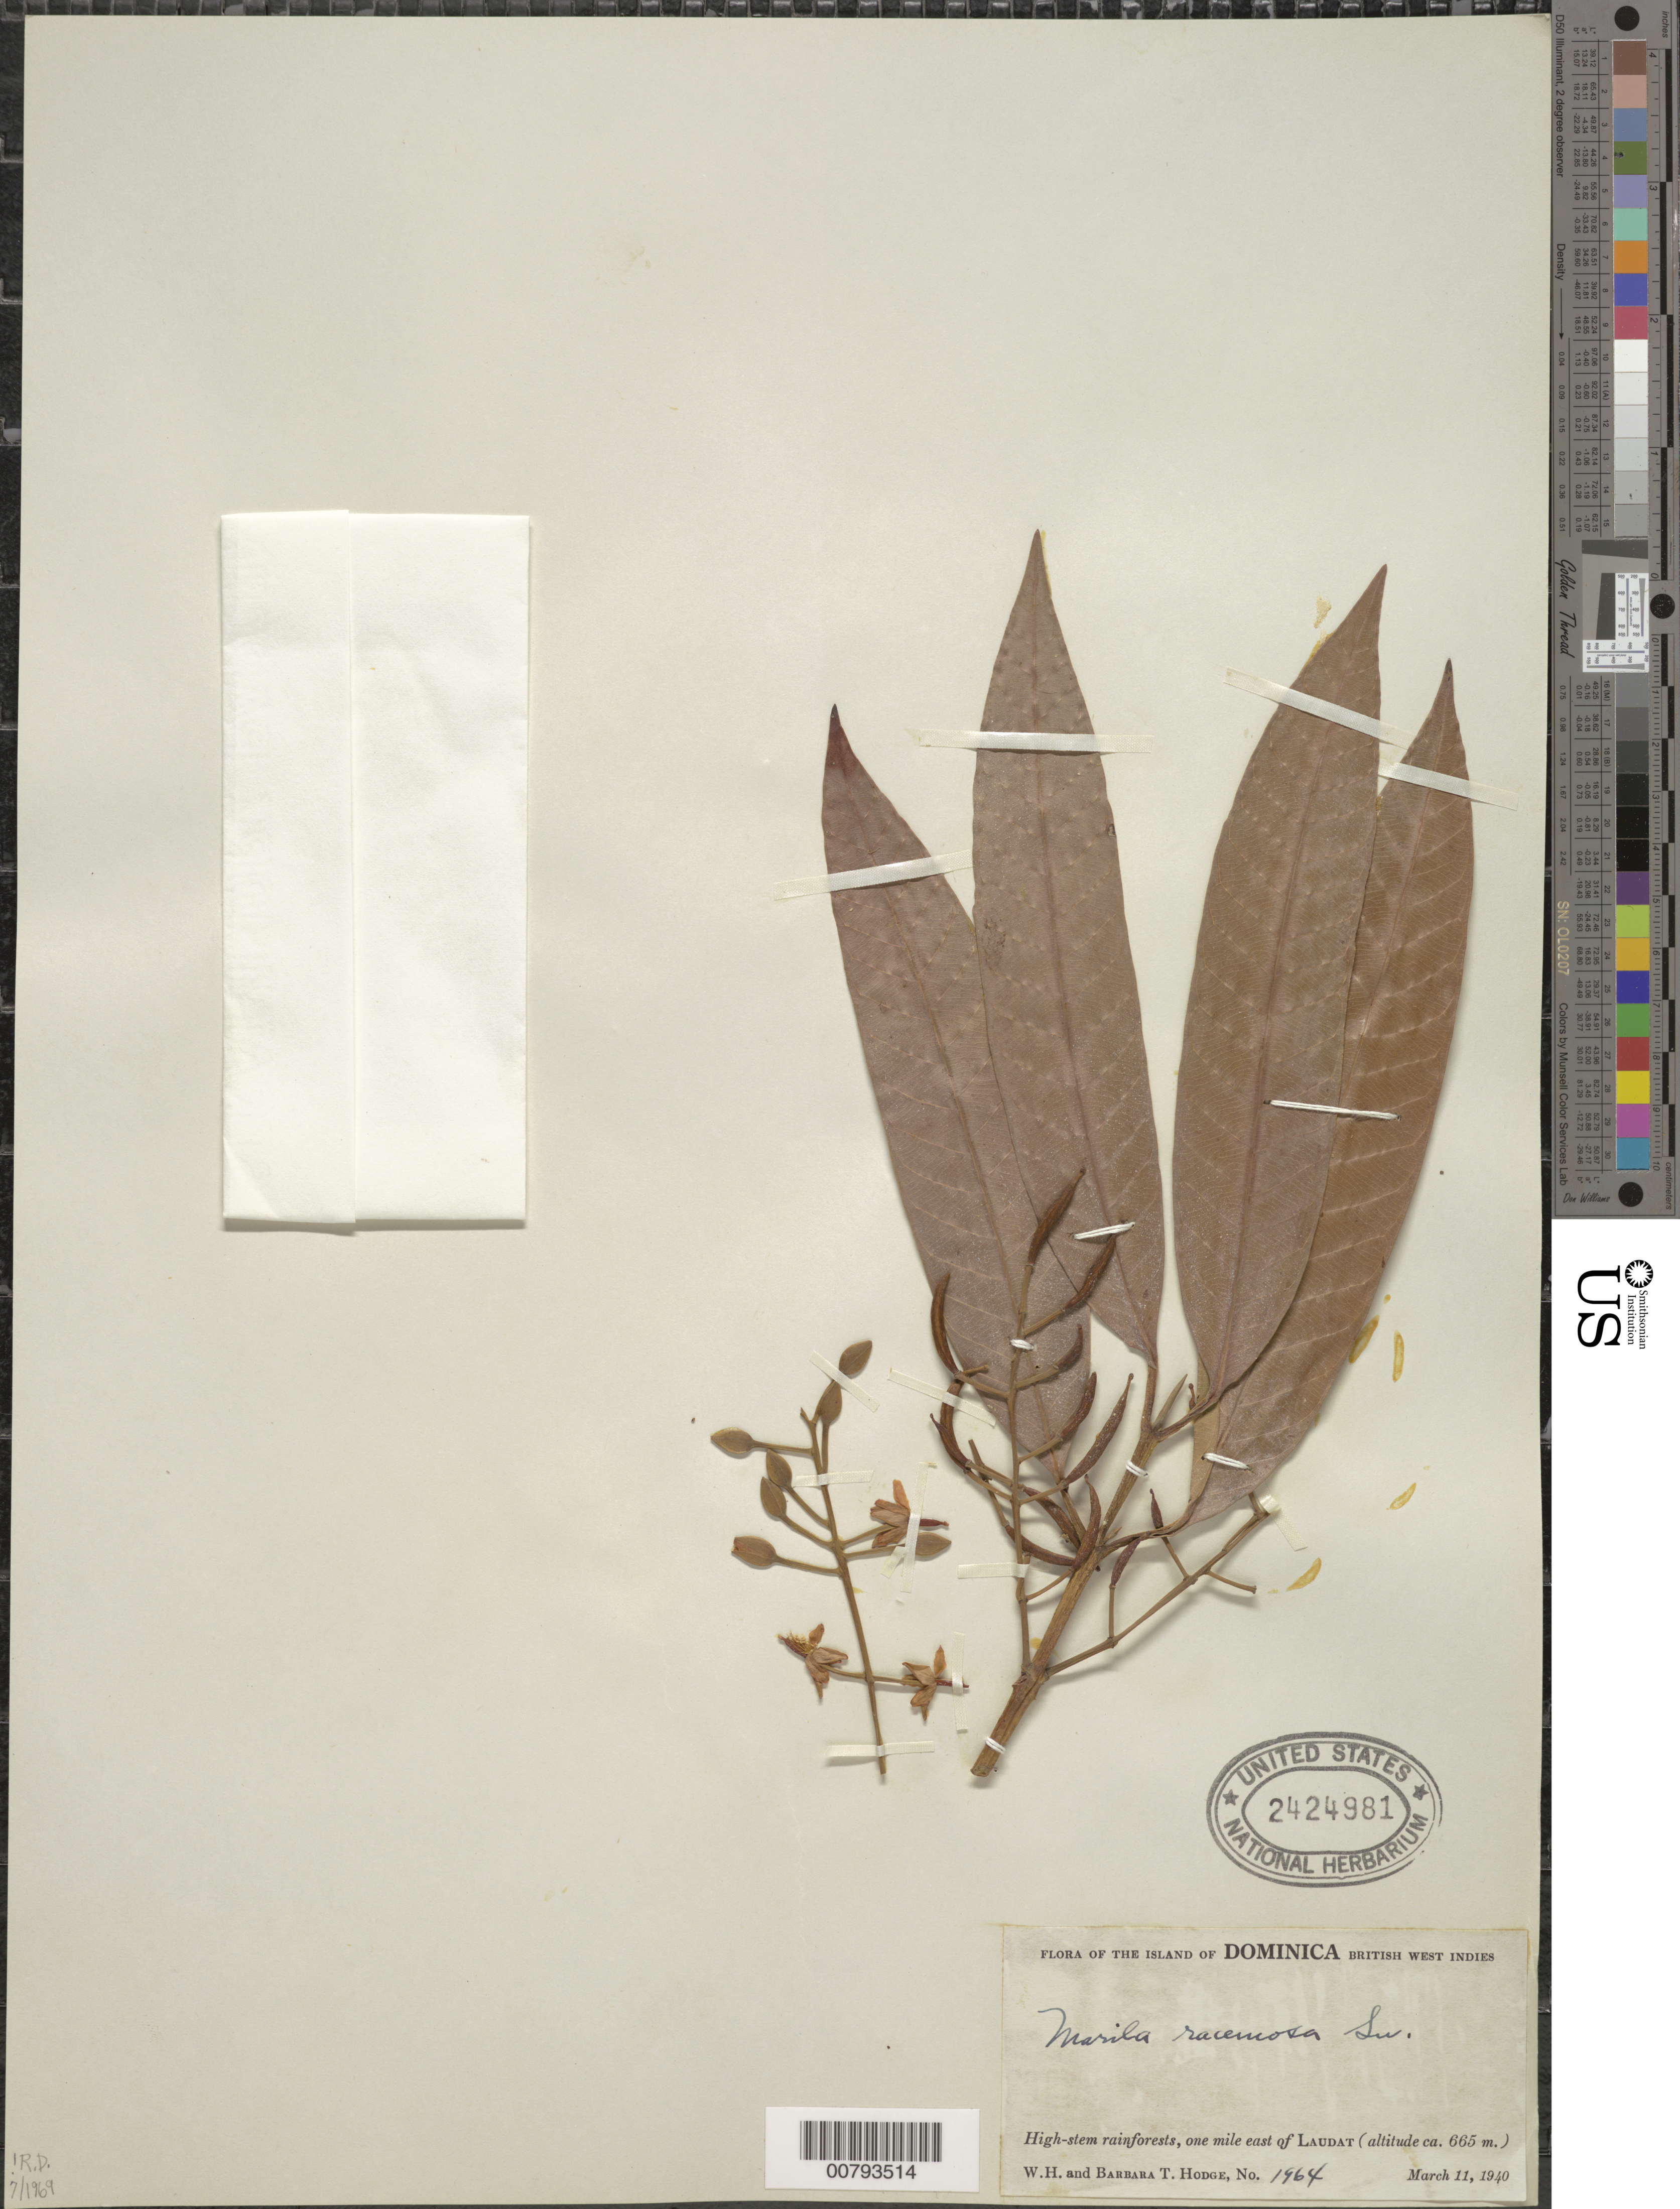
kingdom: Plantae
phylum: Tracheophyta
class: Magnoliopsida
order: Malpighiales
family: Calophyllaceae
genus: Marila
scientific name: Marila racemosa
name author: Sw.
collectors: W. Hodge & B. Hodge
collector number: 1964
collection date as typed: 11 Mar 1940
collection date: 1940-03-11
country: Dominica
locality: One mile east of Laudat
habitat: High-stem rainforest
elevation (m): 665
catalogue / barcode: US 2424981